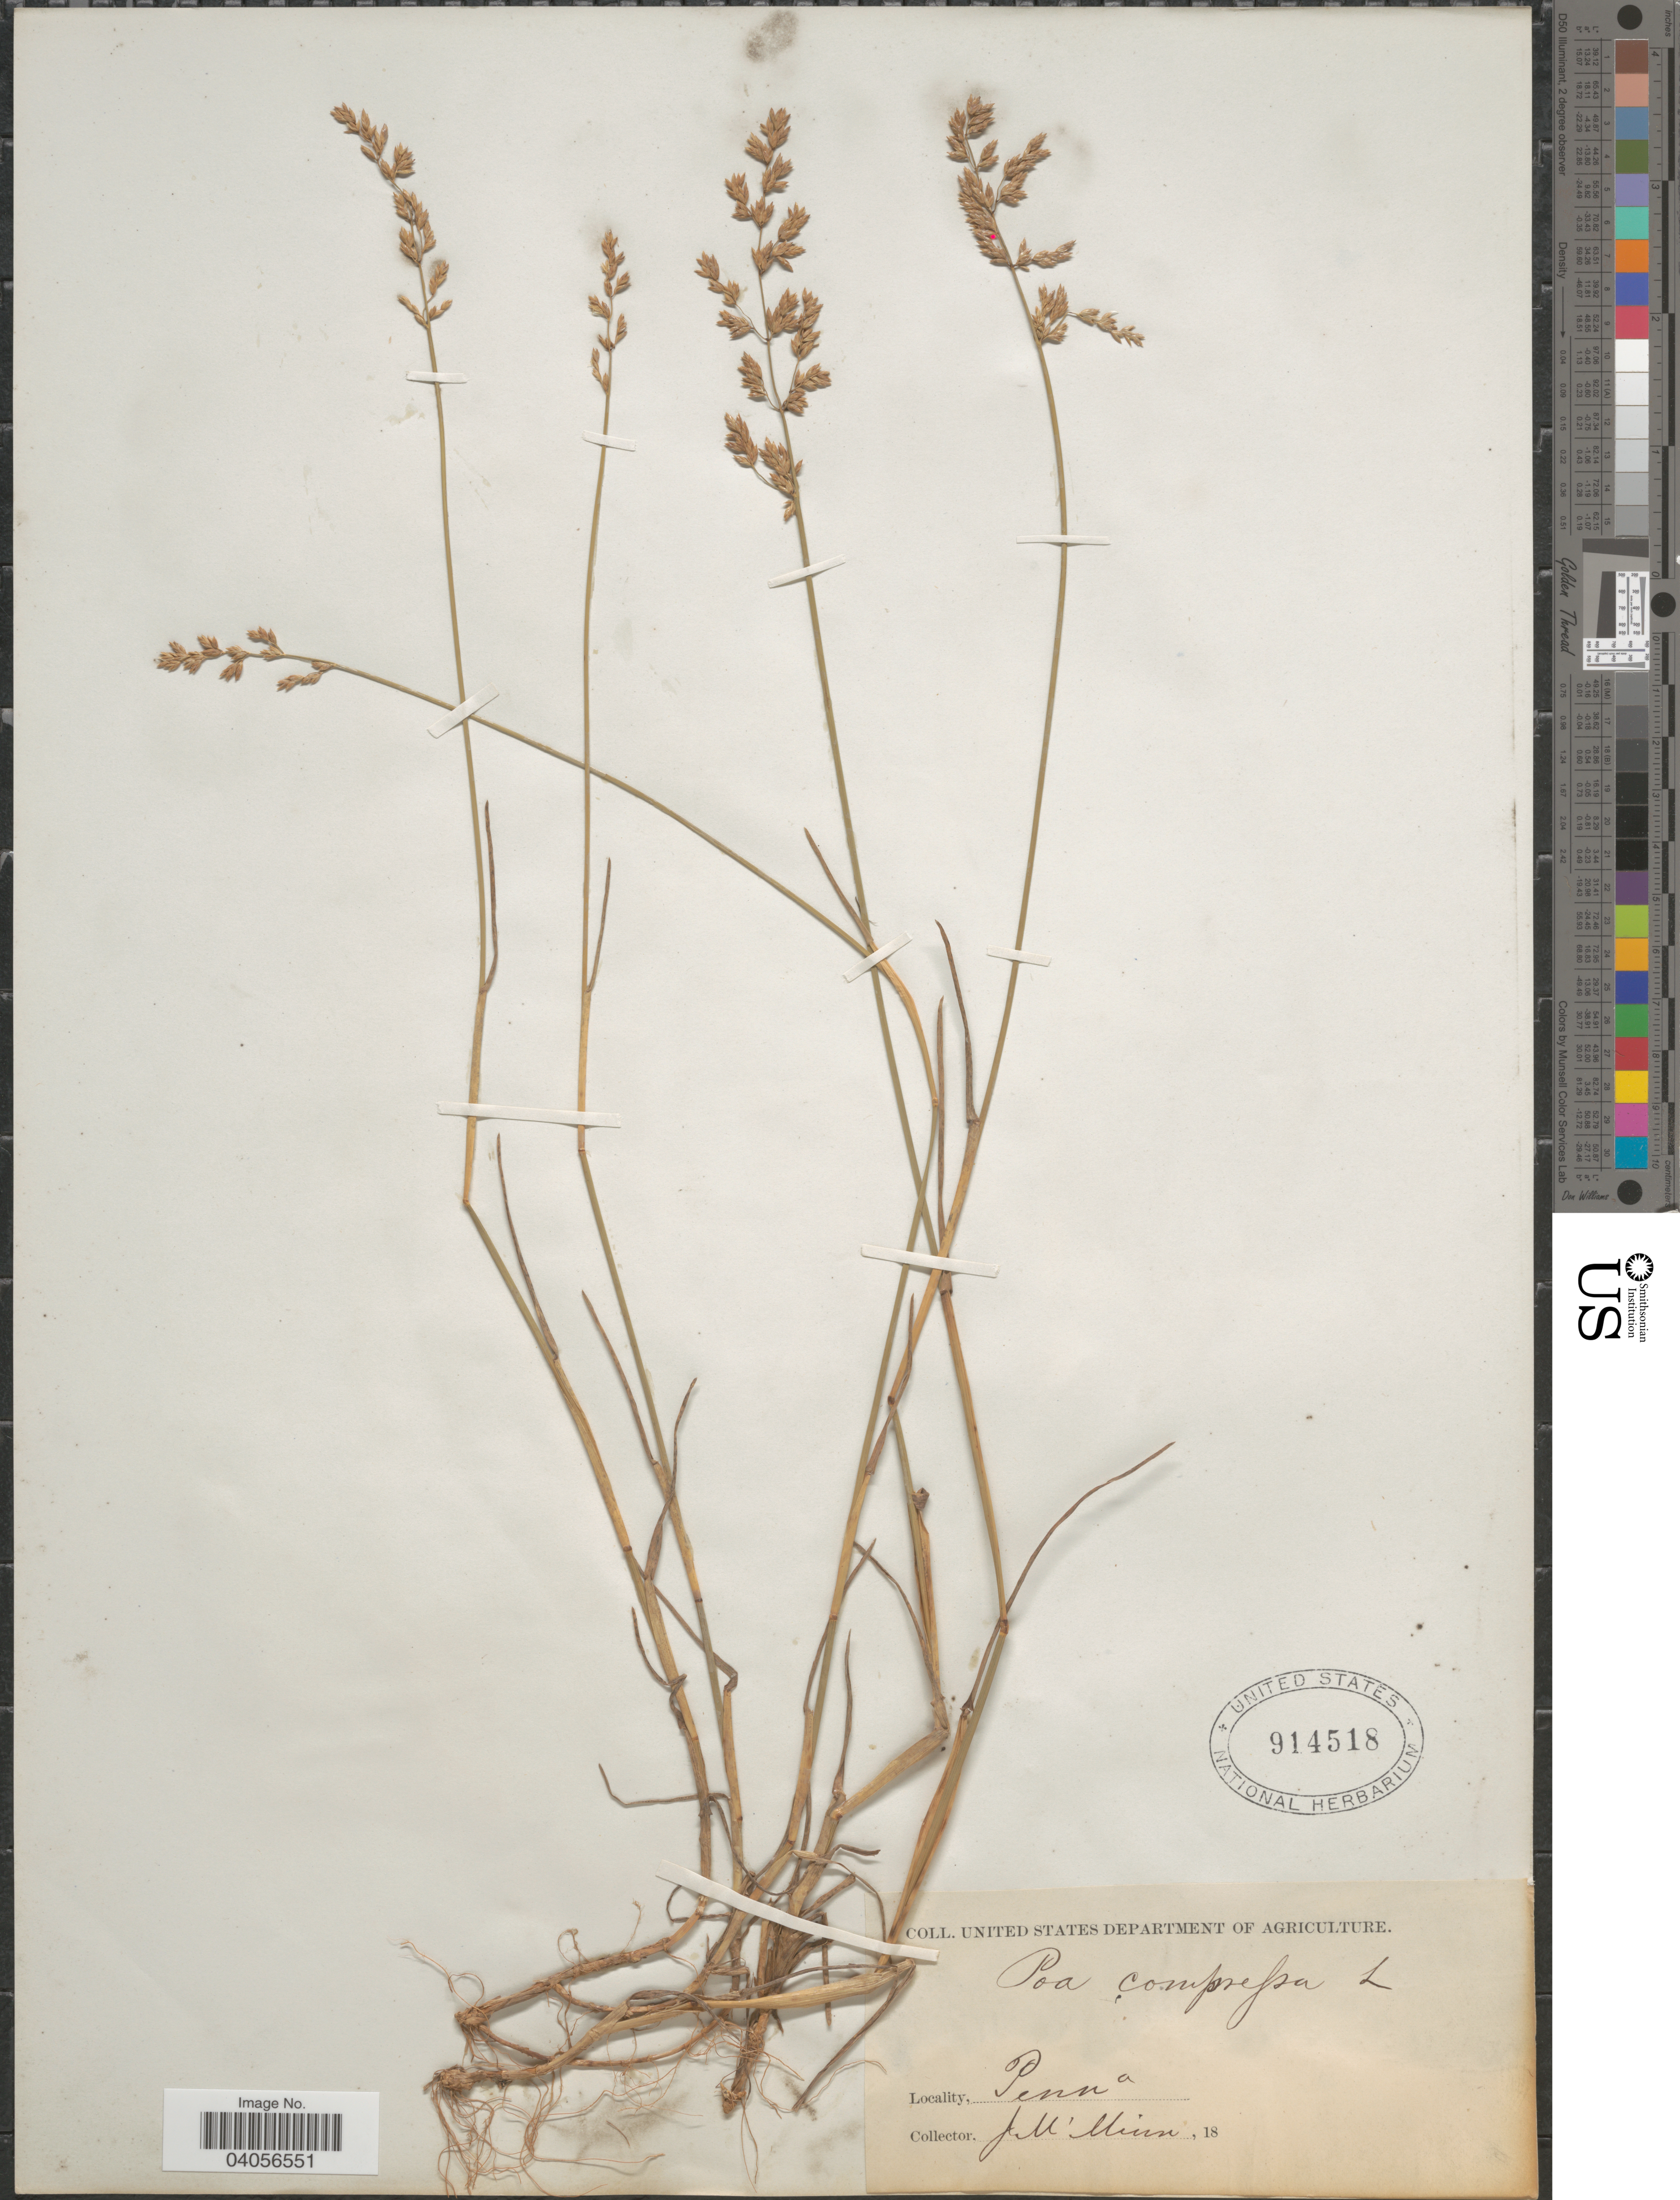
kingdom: Plantae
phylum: Tracheophyta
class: Liliopsida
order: Poales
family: Poaceae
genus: Poa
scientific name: Poa compressa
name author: L.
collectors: J. McMinn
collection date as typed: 18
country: United States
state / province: Pennsylvania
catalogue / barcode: US 914518